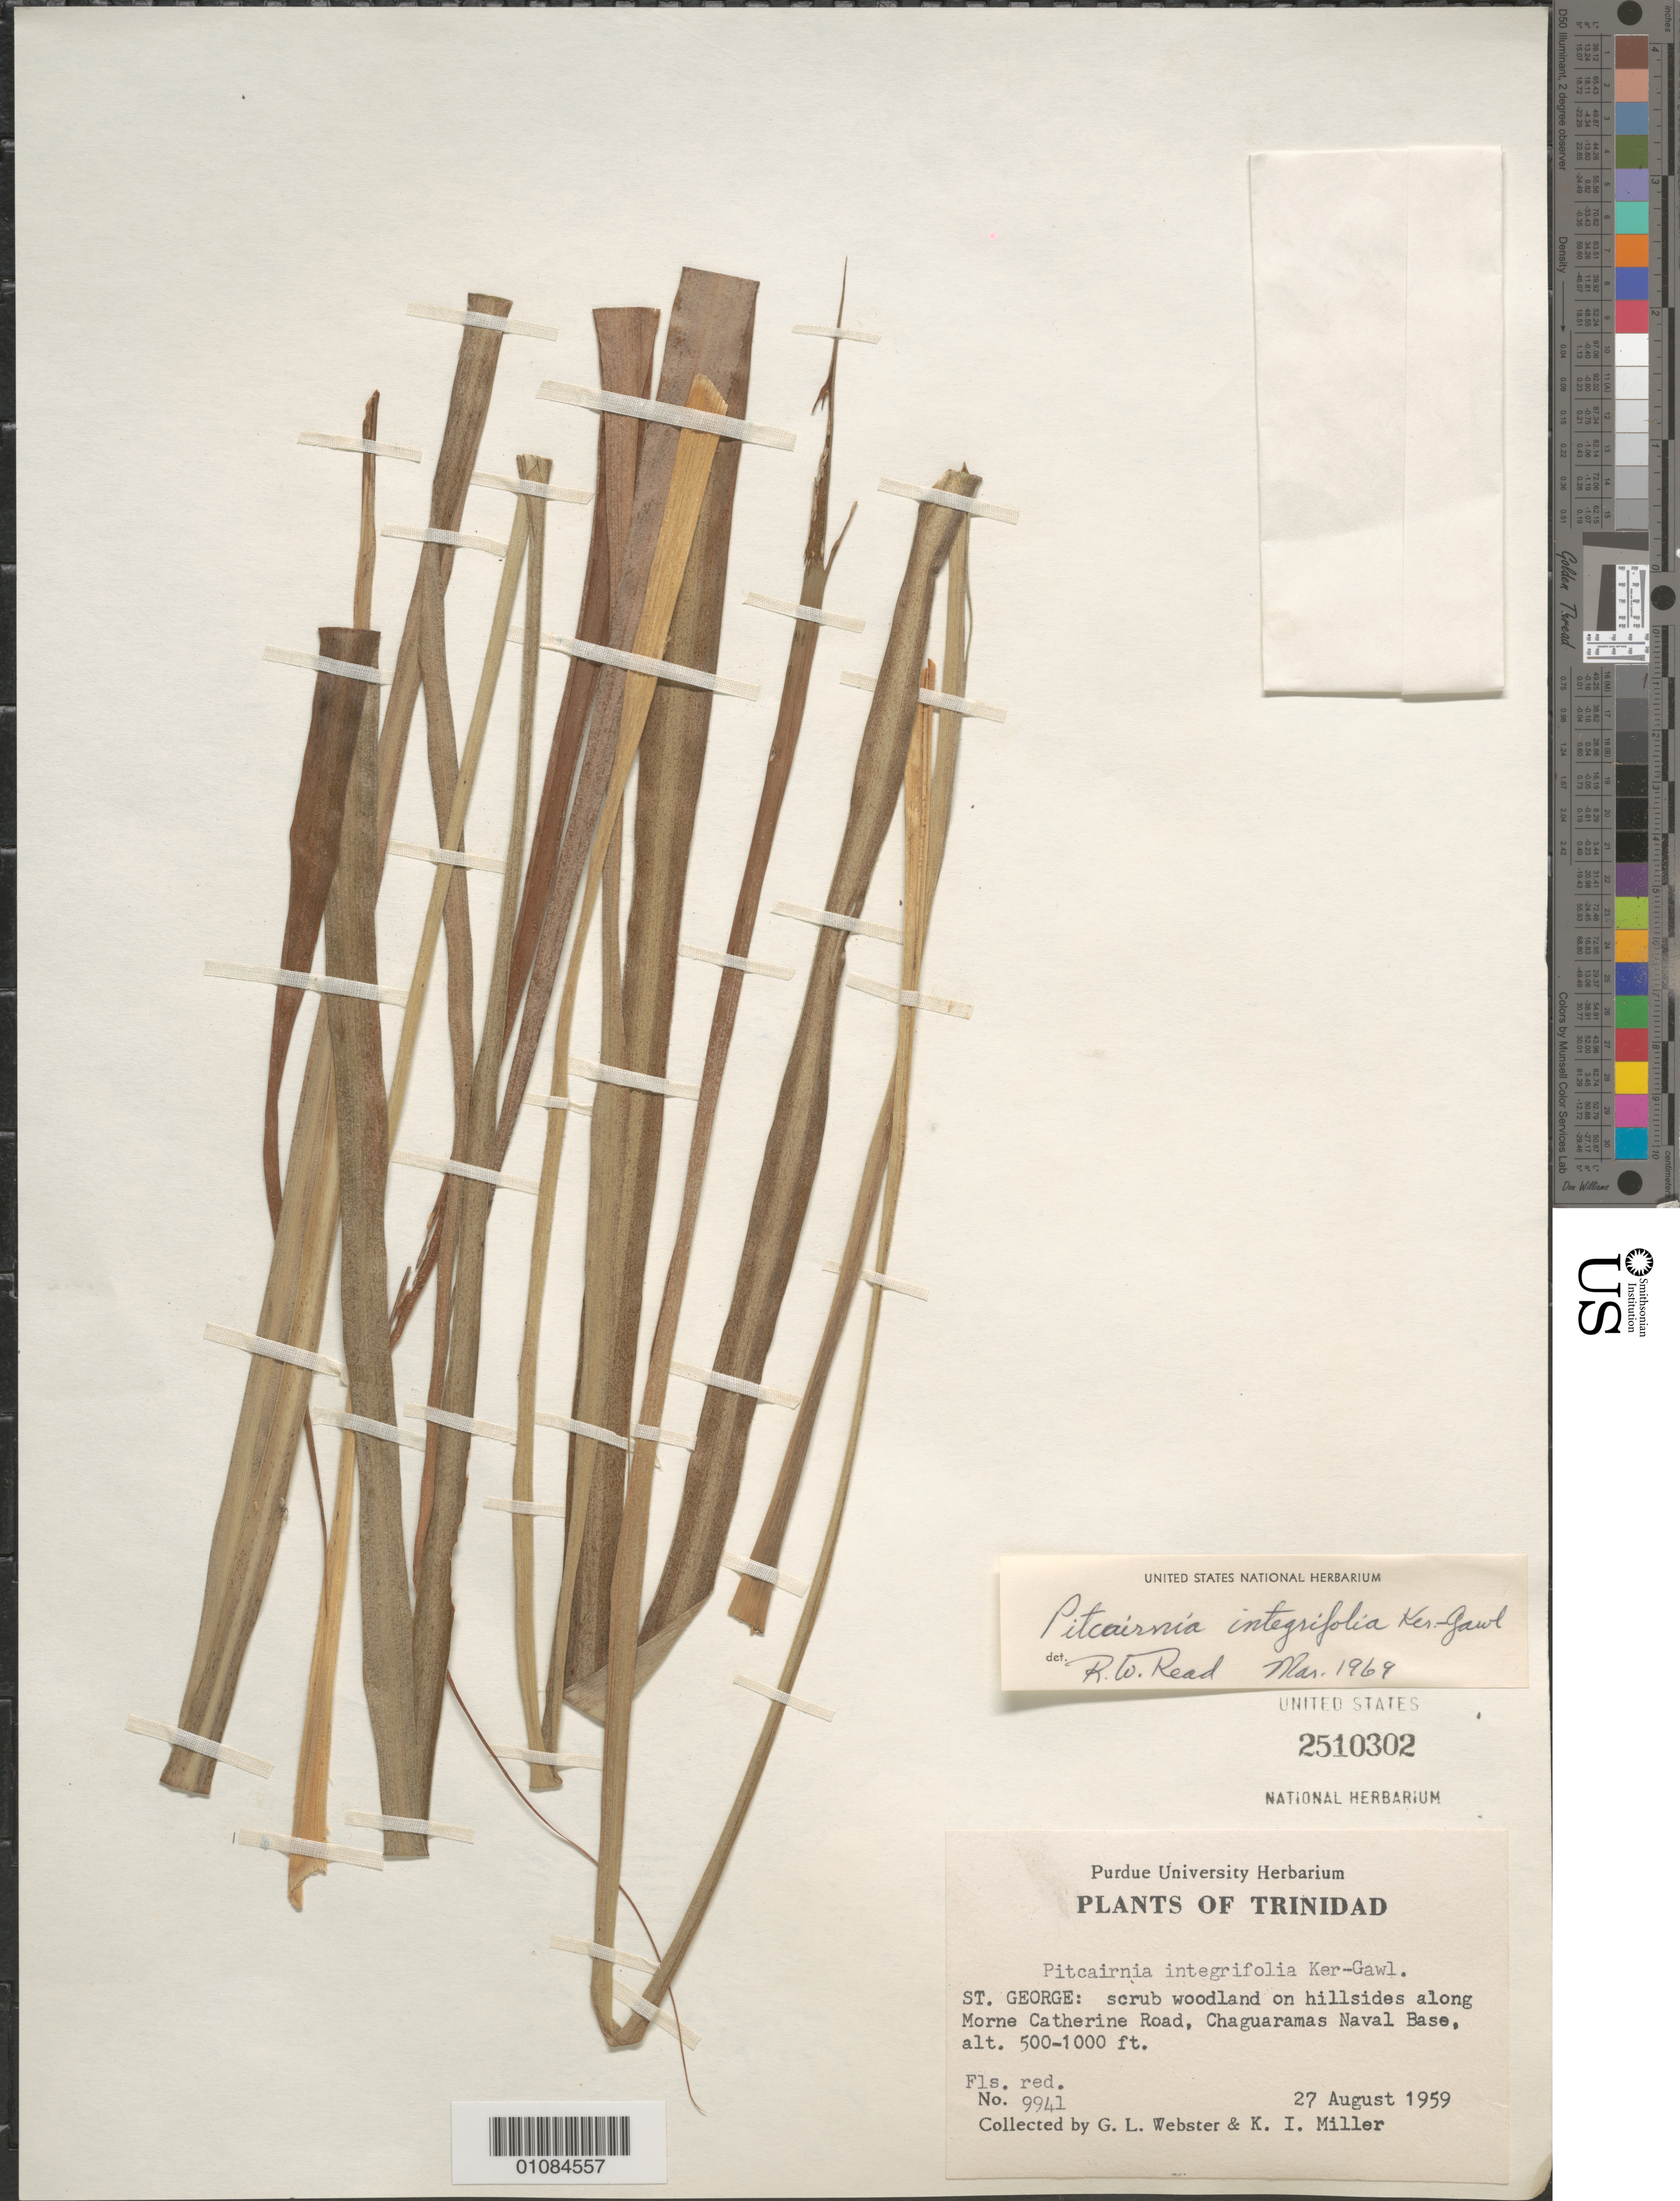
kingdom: Plantae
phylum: Tracheophyta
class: Liliopsida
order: Poales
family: Bromeliaceae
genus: Pitcairnia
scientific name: Pitcairnia integrifolia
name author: Ker Gawl.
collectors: G. L. Webster & K. Miller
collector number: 9941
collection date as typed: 27 Aug 1959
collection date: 1959-08-27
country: Trinidad and Tobago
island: Trinidad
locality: St. George, along Morne Catherine Road, Chaguaramas Naval Base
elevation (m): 152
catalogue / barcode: US 2510302